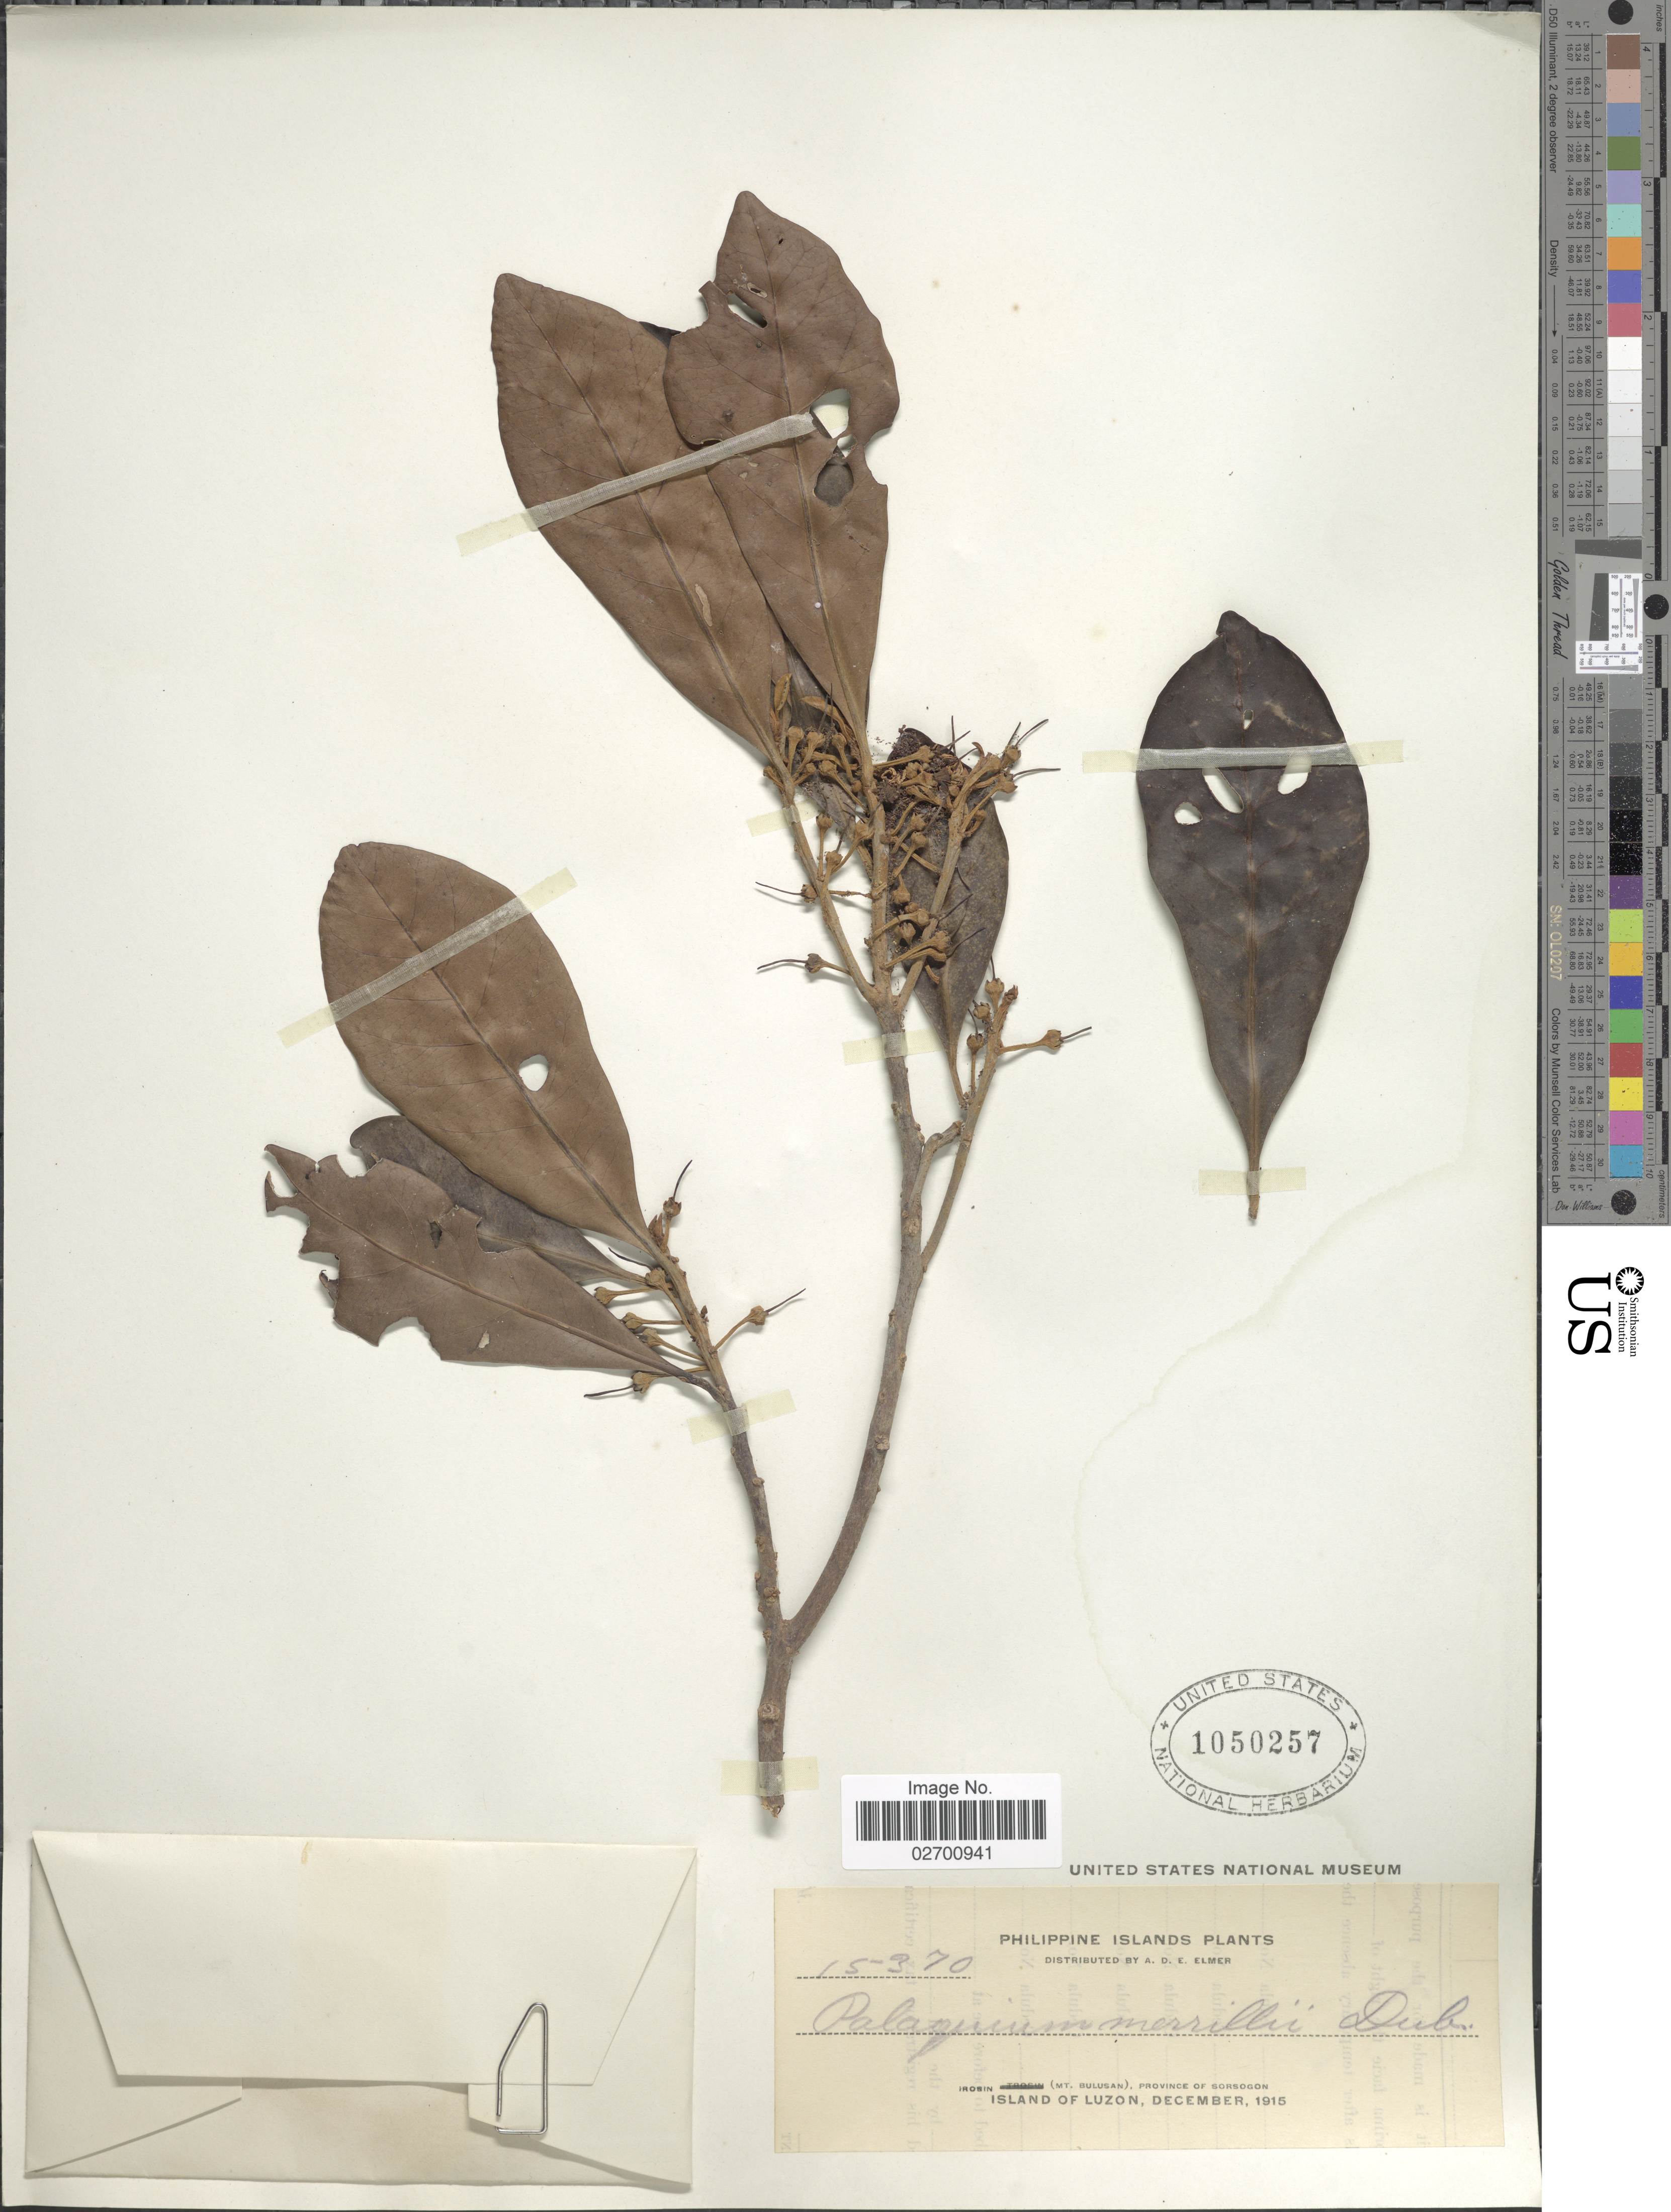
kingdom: Plantae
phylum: Tracheophyta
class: Magnoliopsida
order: Ericales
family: Sapotaceae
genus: Palaquium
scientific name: Palaquium merrillii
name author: Dubard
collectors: A. D. E. Elmer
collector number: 15370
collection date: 1915-12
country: Philippines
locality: Irosin (Mt. Bulusan), Province of Sorsogon. Island of Luzon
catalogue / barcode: US 1050257